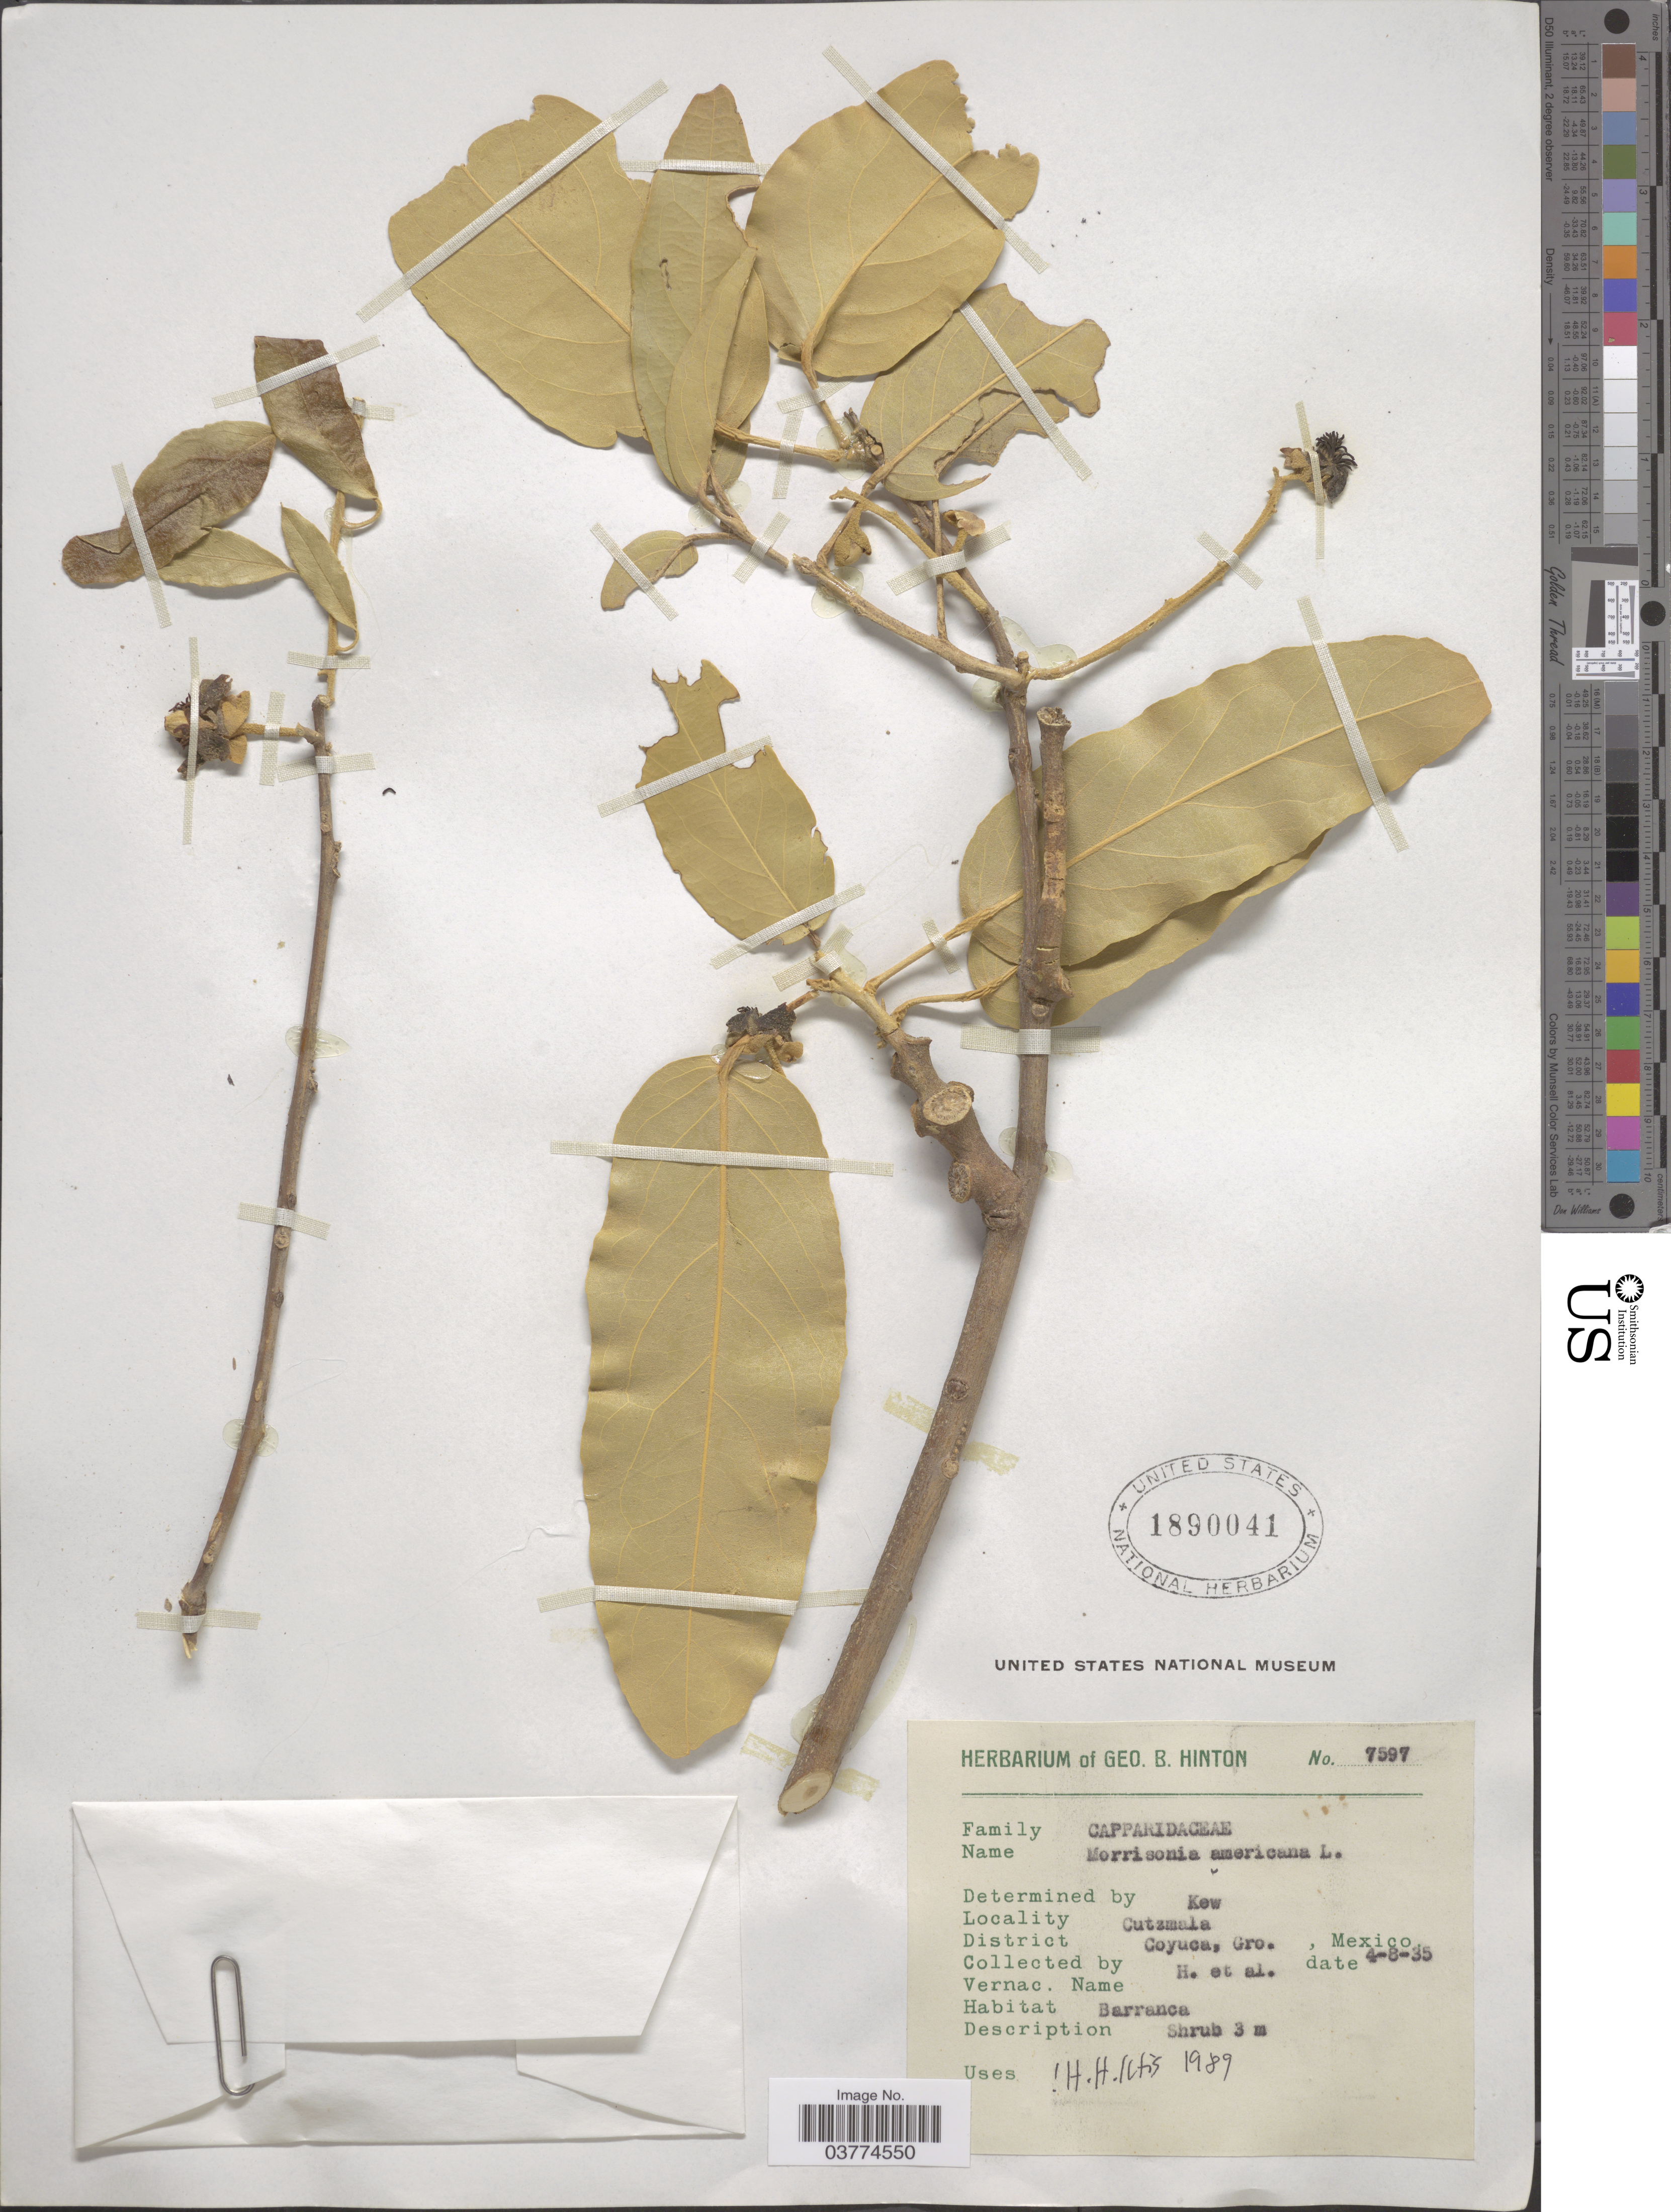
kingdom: Plantae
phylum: Tracheophyta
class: Magnoliopsida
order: Brassicales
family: Capparaceae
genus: Morisonia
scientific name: Morisonia americana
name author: L.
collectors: G. B. Hinton & et al.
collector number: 7597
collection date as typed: Transcribed d/m/y: 4/8/35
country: Mexico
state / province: Guerrero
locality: Cutzmala. District Coyuca.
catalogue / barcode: US 1890041